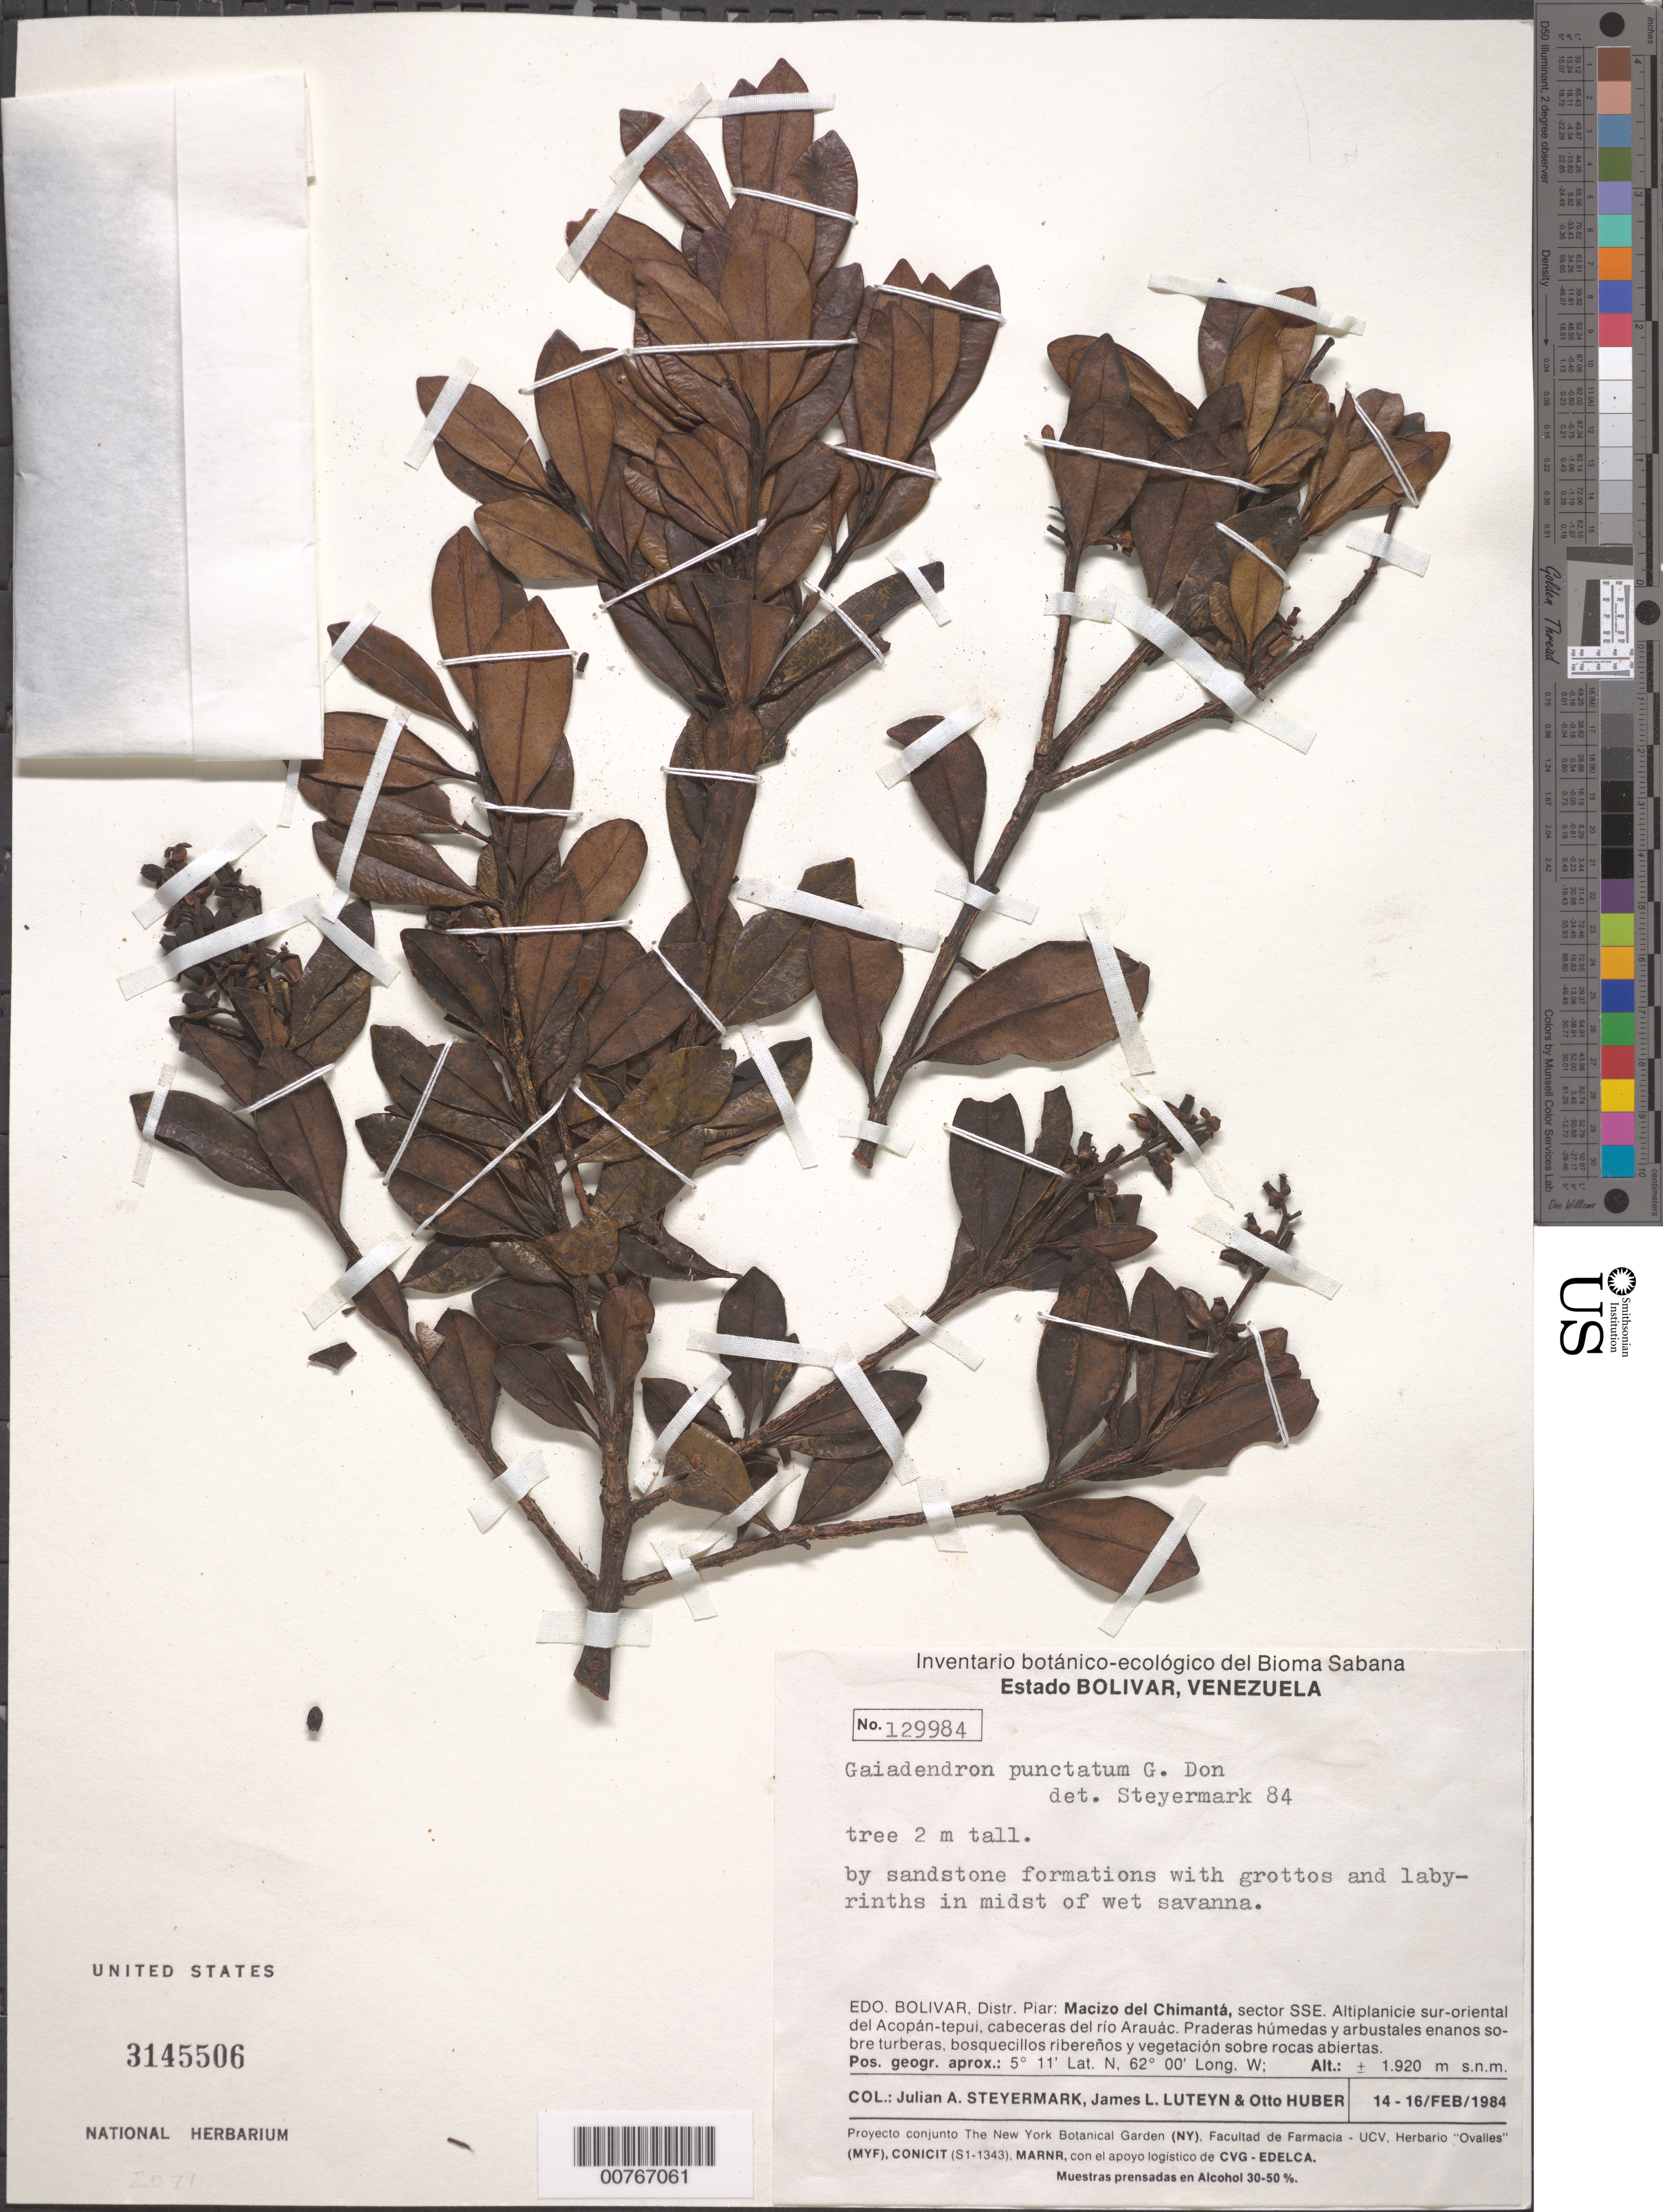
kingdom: Plantae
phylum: Tracheophyta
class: Magnoliopsida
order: Santalales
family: Loranthaceae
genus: Gaiadendron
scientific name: Gaiadendron punctatum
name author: (Ruiz & Pav.) G. Don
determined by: Steyermark, Julian A., (VEN)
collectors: J. Steyermark, J. L. Luteyn & O. Huber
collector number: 129984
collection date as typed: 14-Feb-84 to 16-Feb-84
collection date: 1984-02-14/1984-02-16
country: Venezuela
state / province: Bolívar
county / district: Piar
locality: Macizo del Chimantá, sector SSE. Altiplanicie sur-oriental del Acopán-tepuí, cabeceras del río Arauác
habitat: Sandstone formations with grottos and labyrinths in midst of wet savanna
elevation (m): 1920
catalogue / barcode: US 3145506